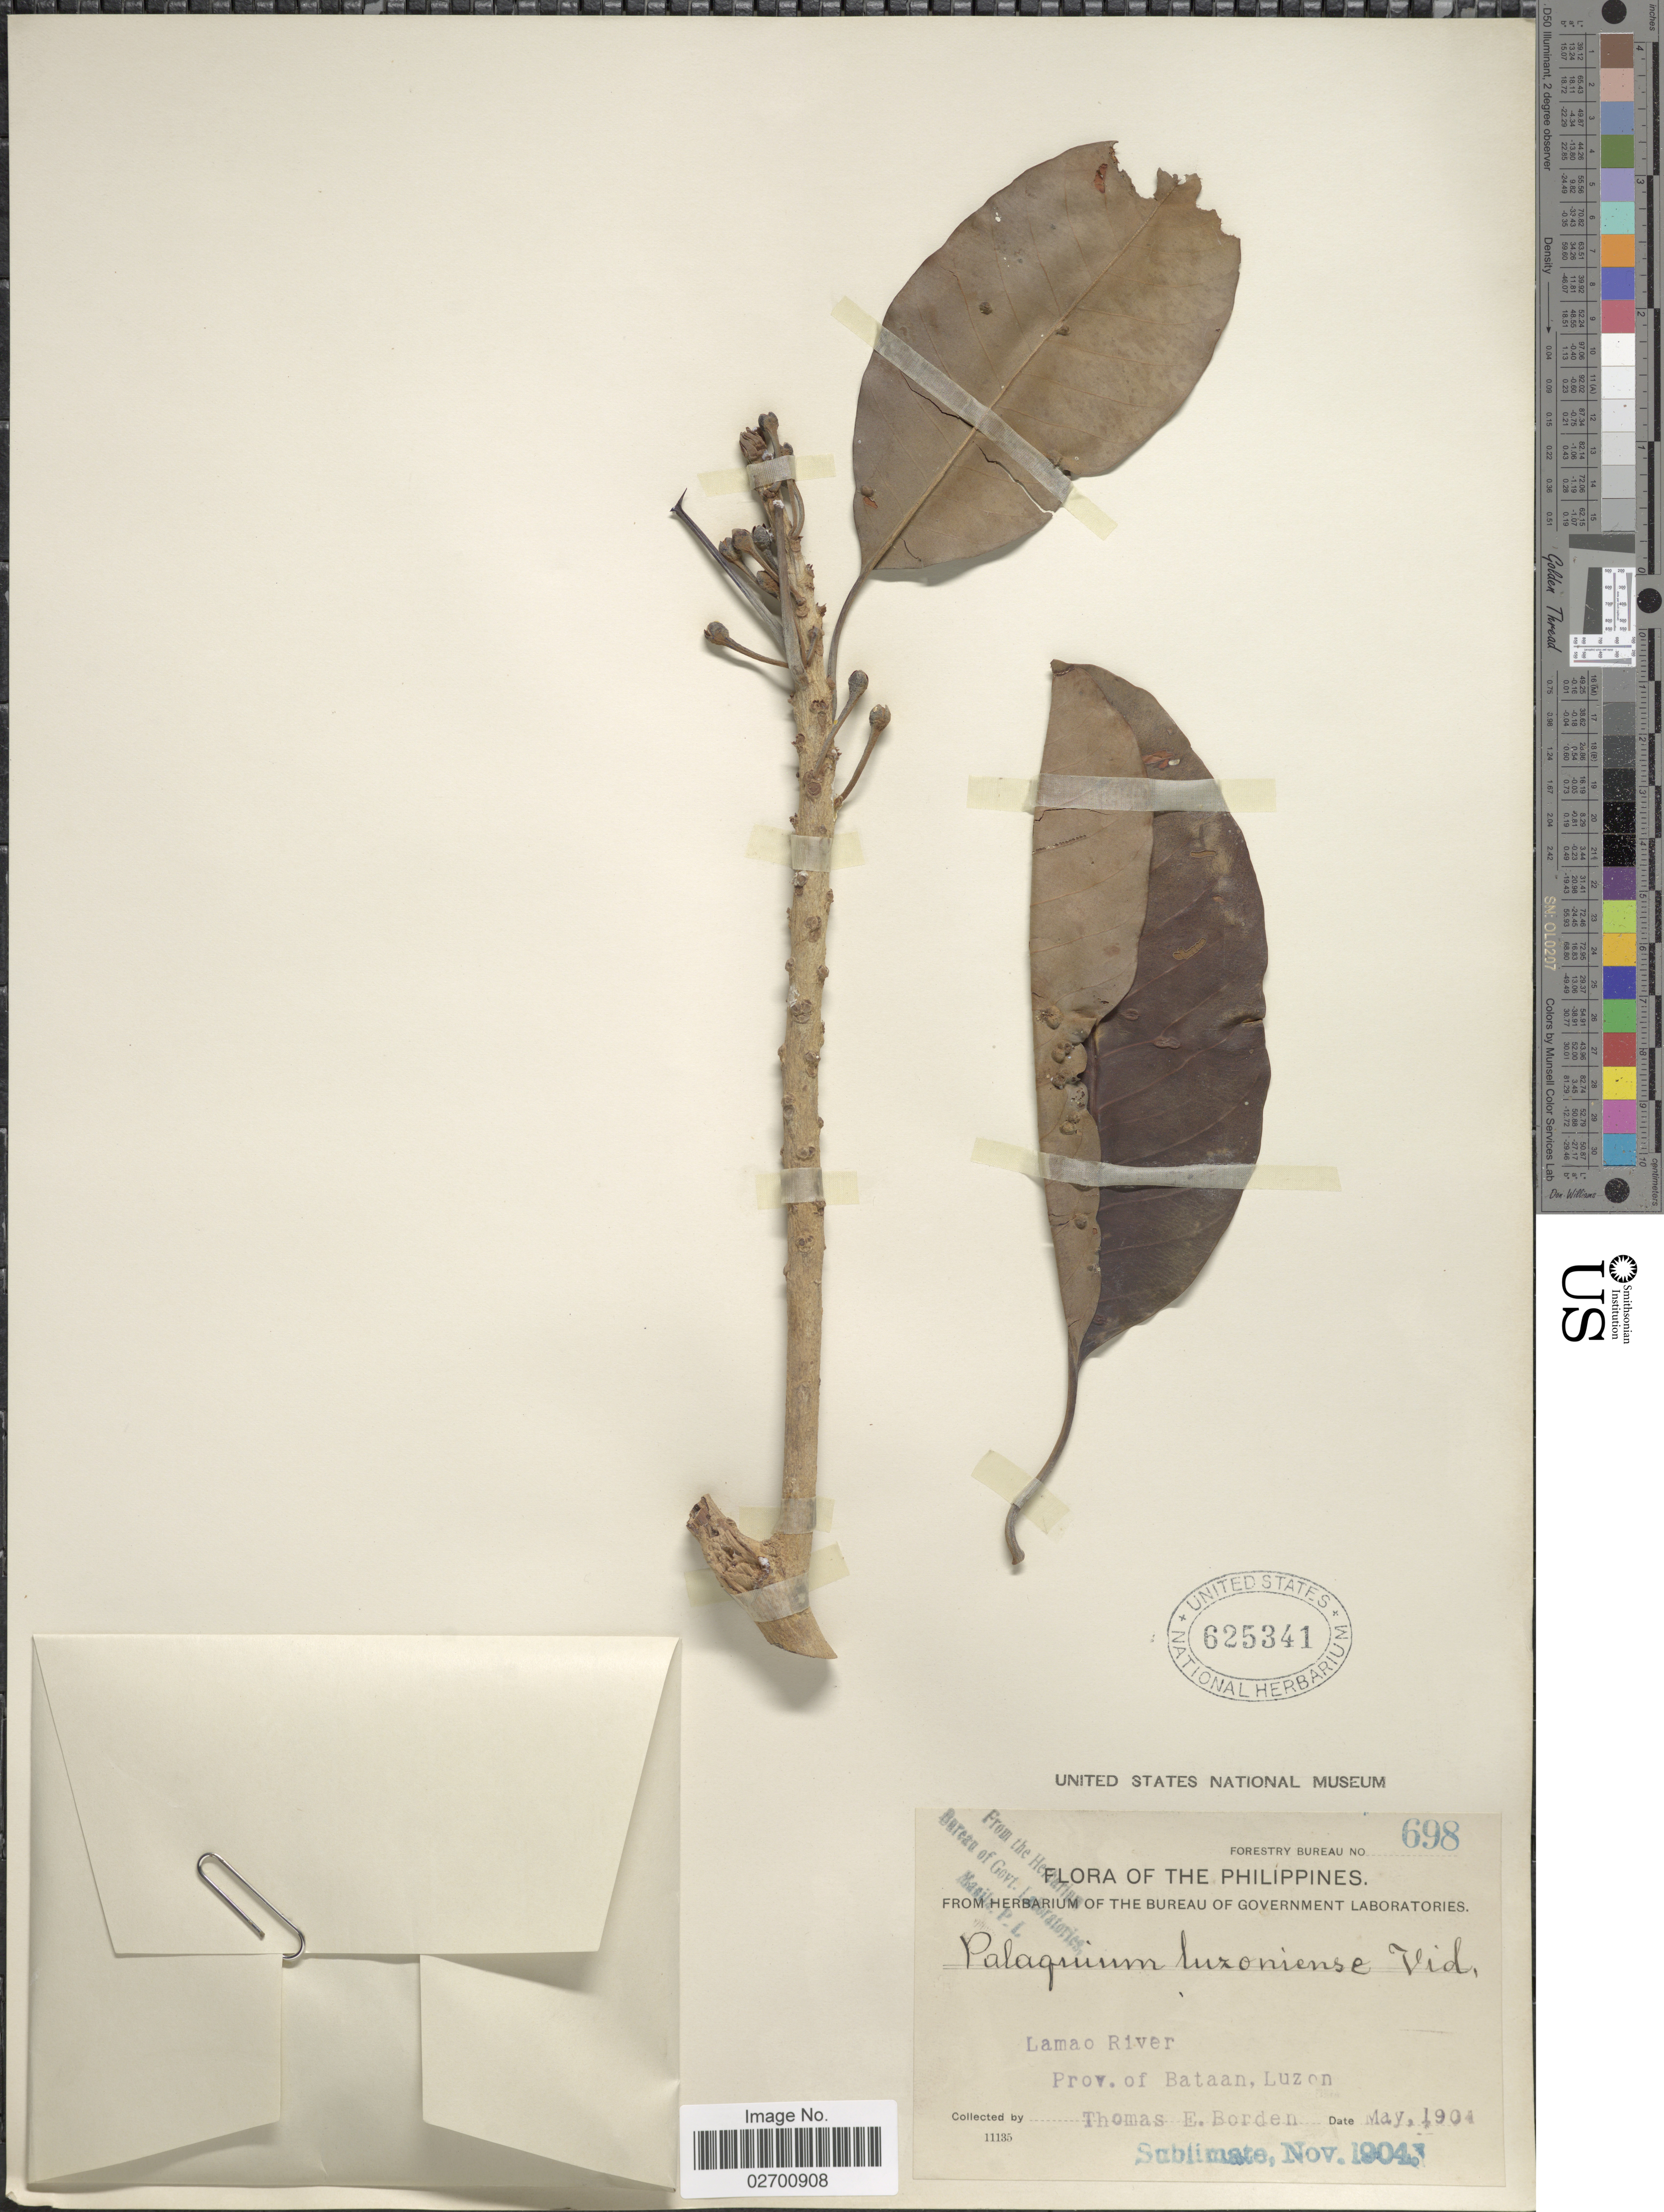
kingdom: Plantae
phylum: Tracheophyta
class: Magnoliopsida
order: Ericales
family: Sapotaceae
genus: Palaquium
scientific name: Palaquium luzoniense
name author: (Fern.-Vill.) S. Vidal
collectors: T. E. Borden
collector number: Forestry Bureau 698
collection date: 1904-05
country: Philippines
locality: Lamao River, Prov. of Bataan, Luzon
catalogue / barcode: US 625341